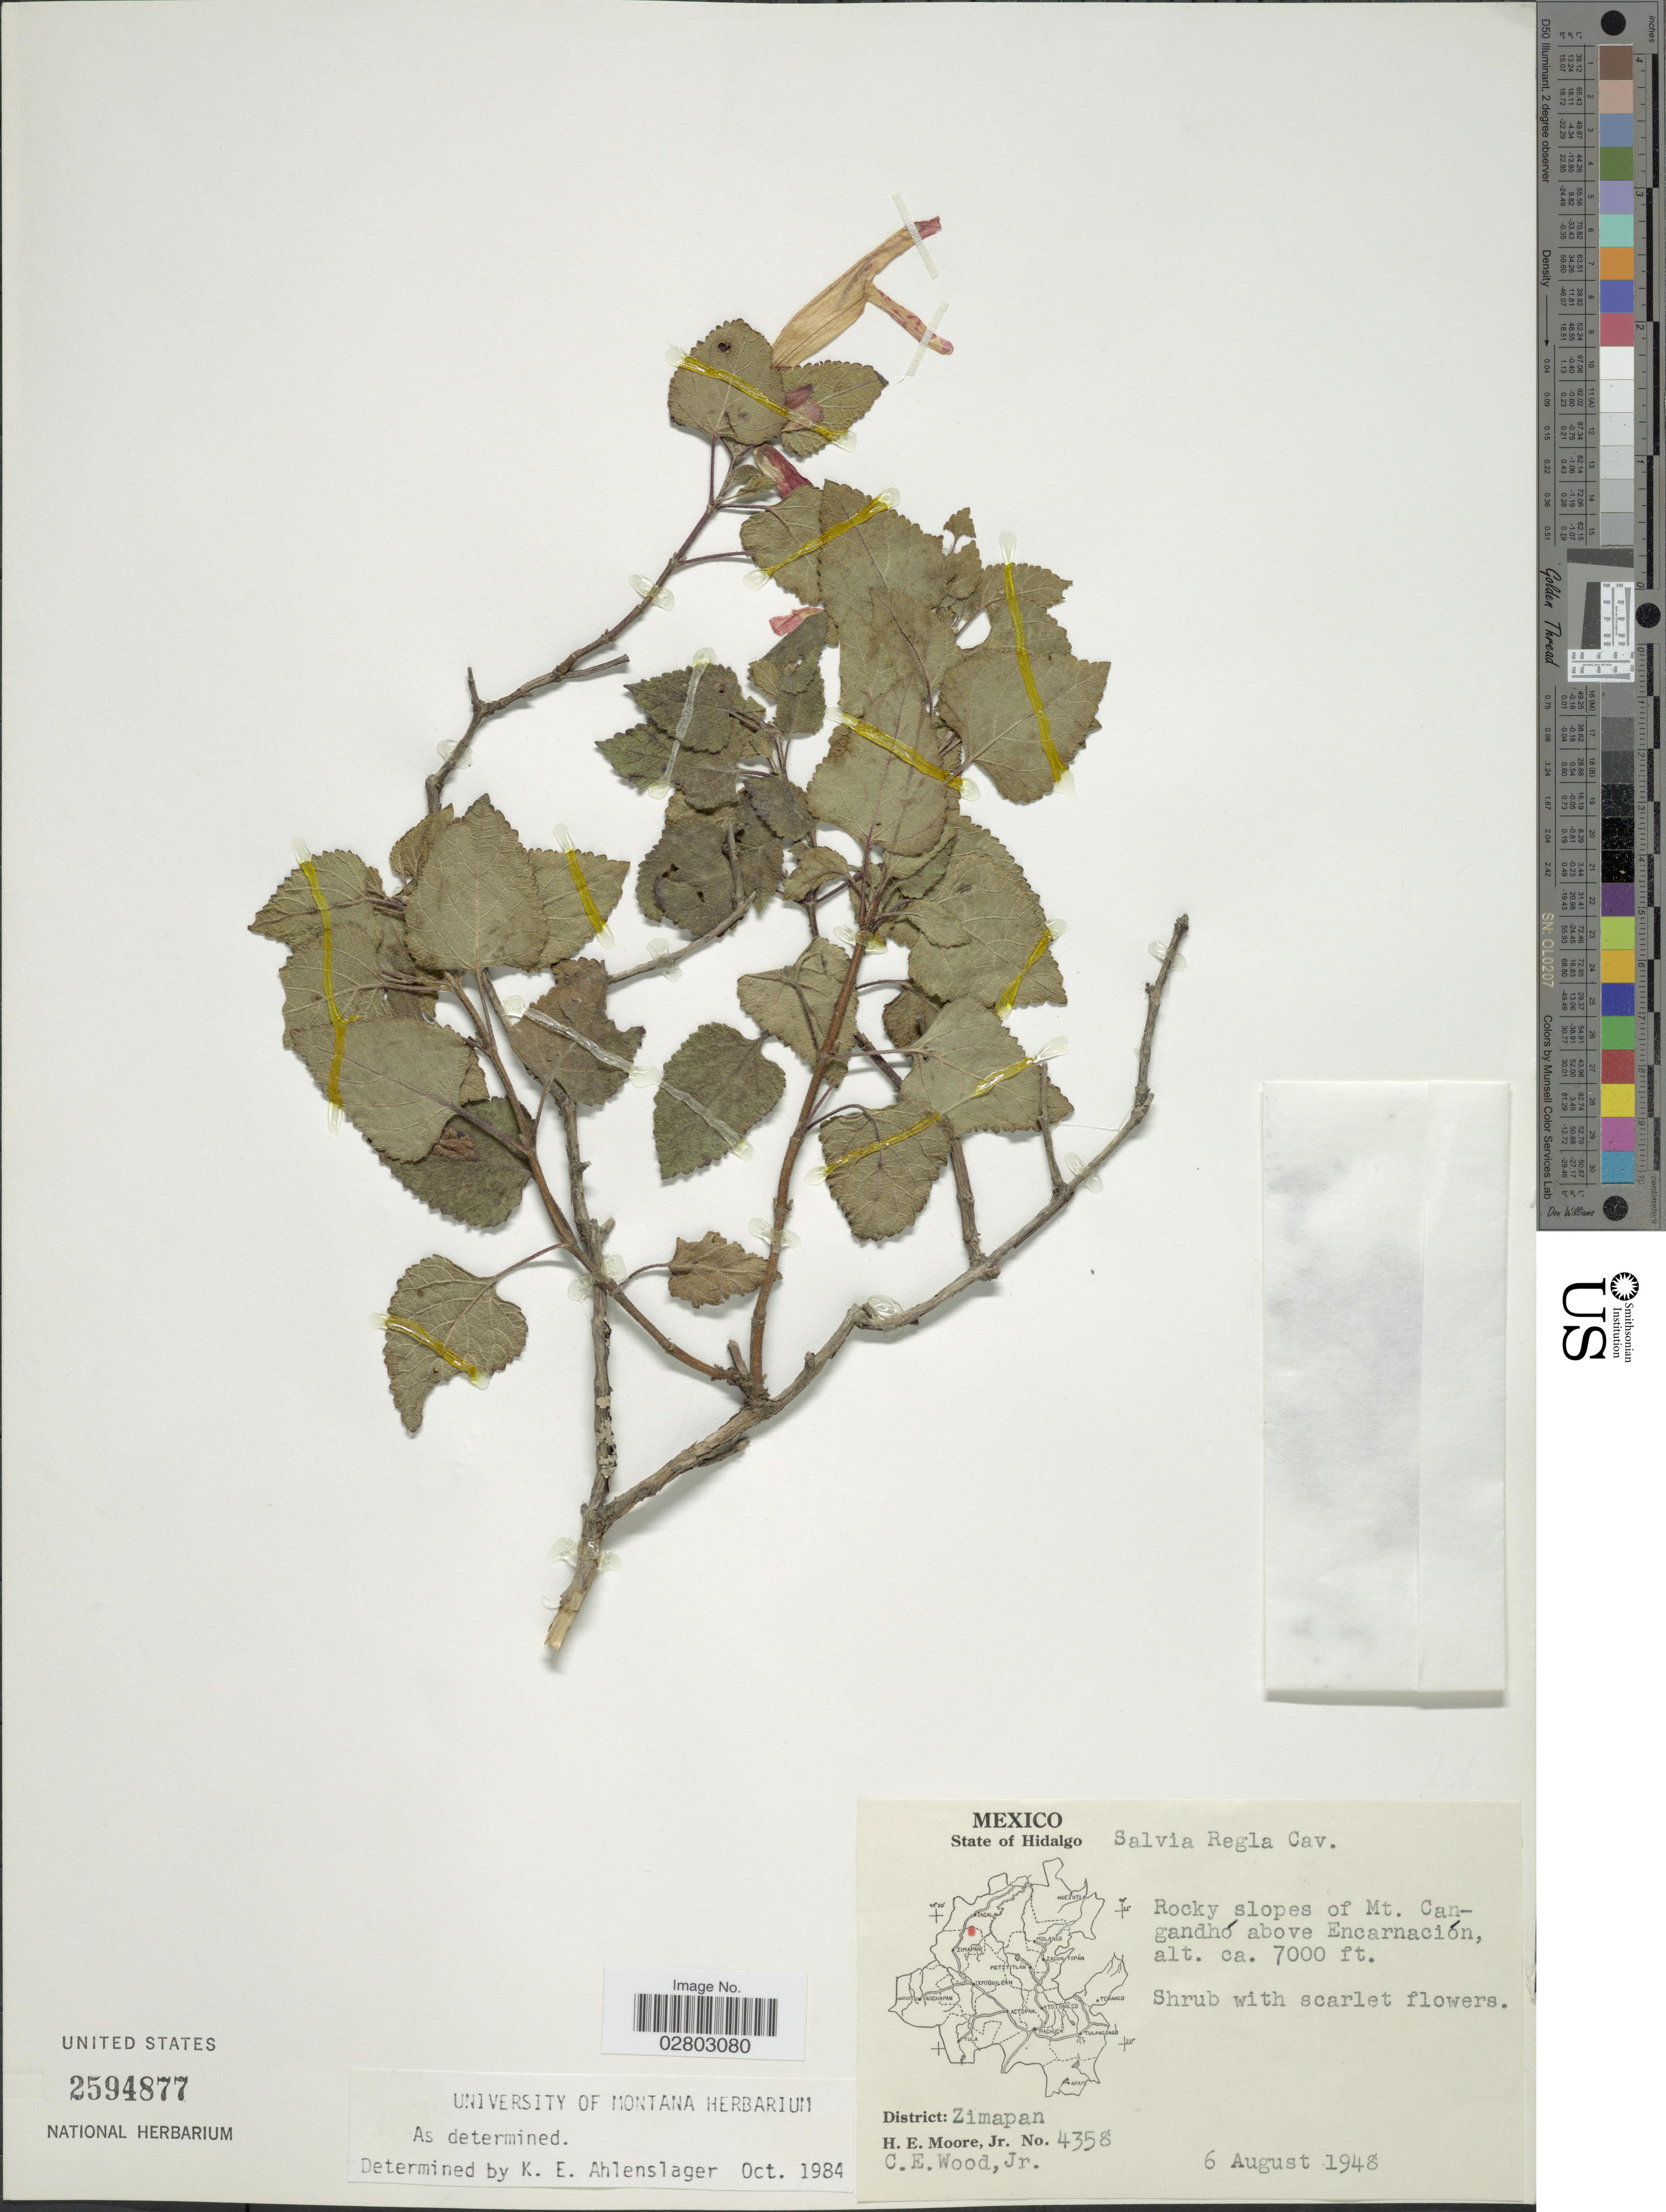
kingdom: Plantae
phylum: Tracheophyta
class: Magnoliopsida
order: Lamiales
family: Lamiaceae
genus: Salvia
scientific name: Salvia regla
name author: Cav.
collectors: H. Moore & C. Wood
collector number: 4358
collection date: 1948-08-06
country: Mexico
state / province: Hidalgo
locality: State of Hidalgo, District: Zimapan, Rocky slopes of Mt. Cangandhó above Encarnación.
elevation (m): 2134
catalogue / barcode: US 2594877